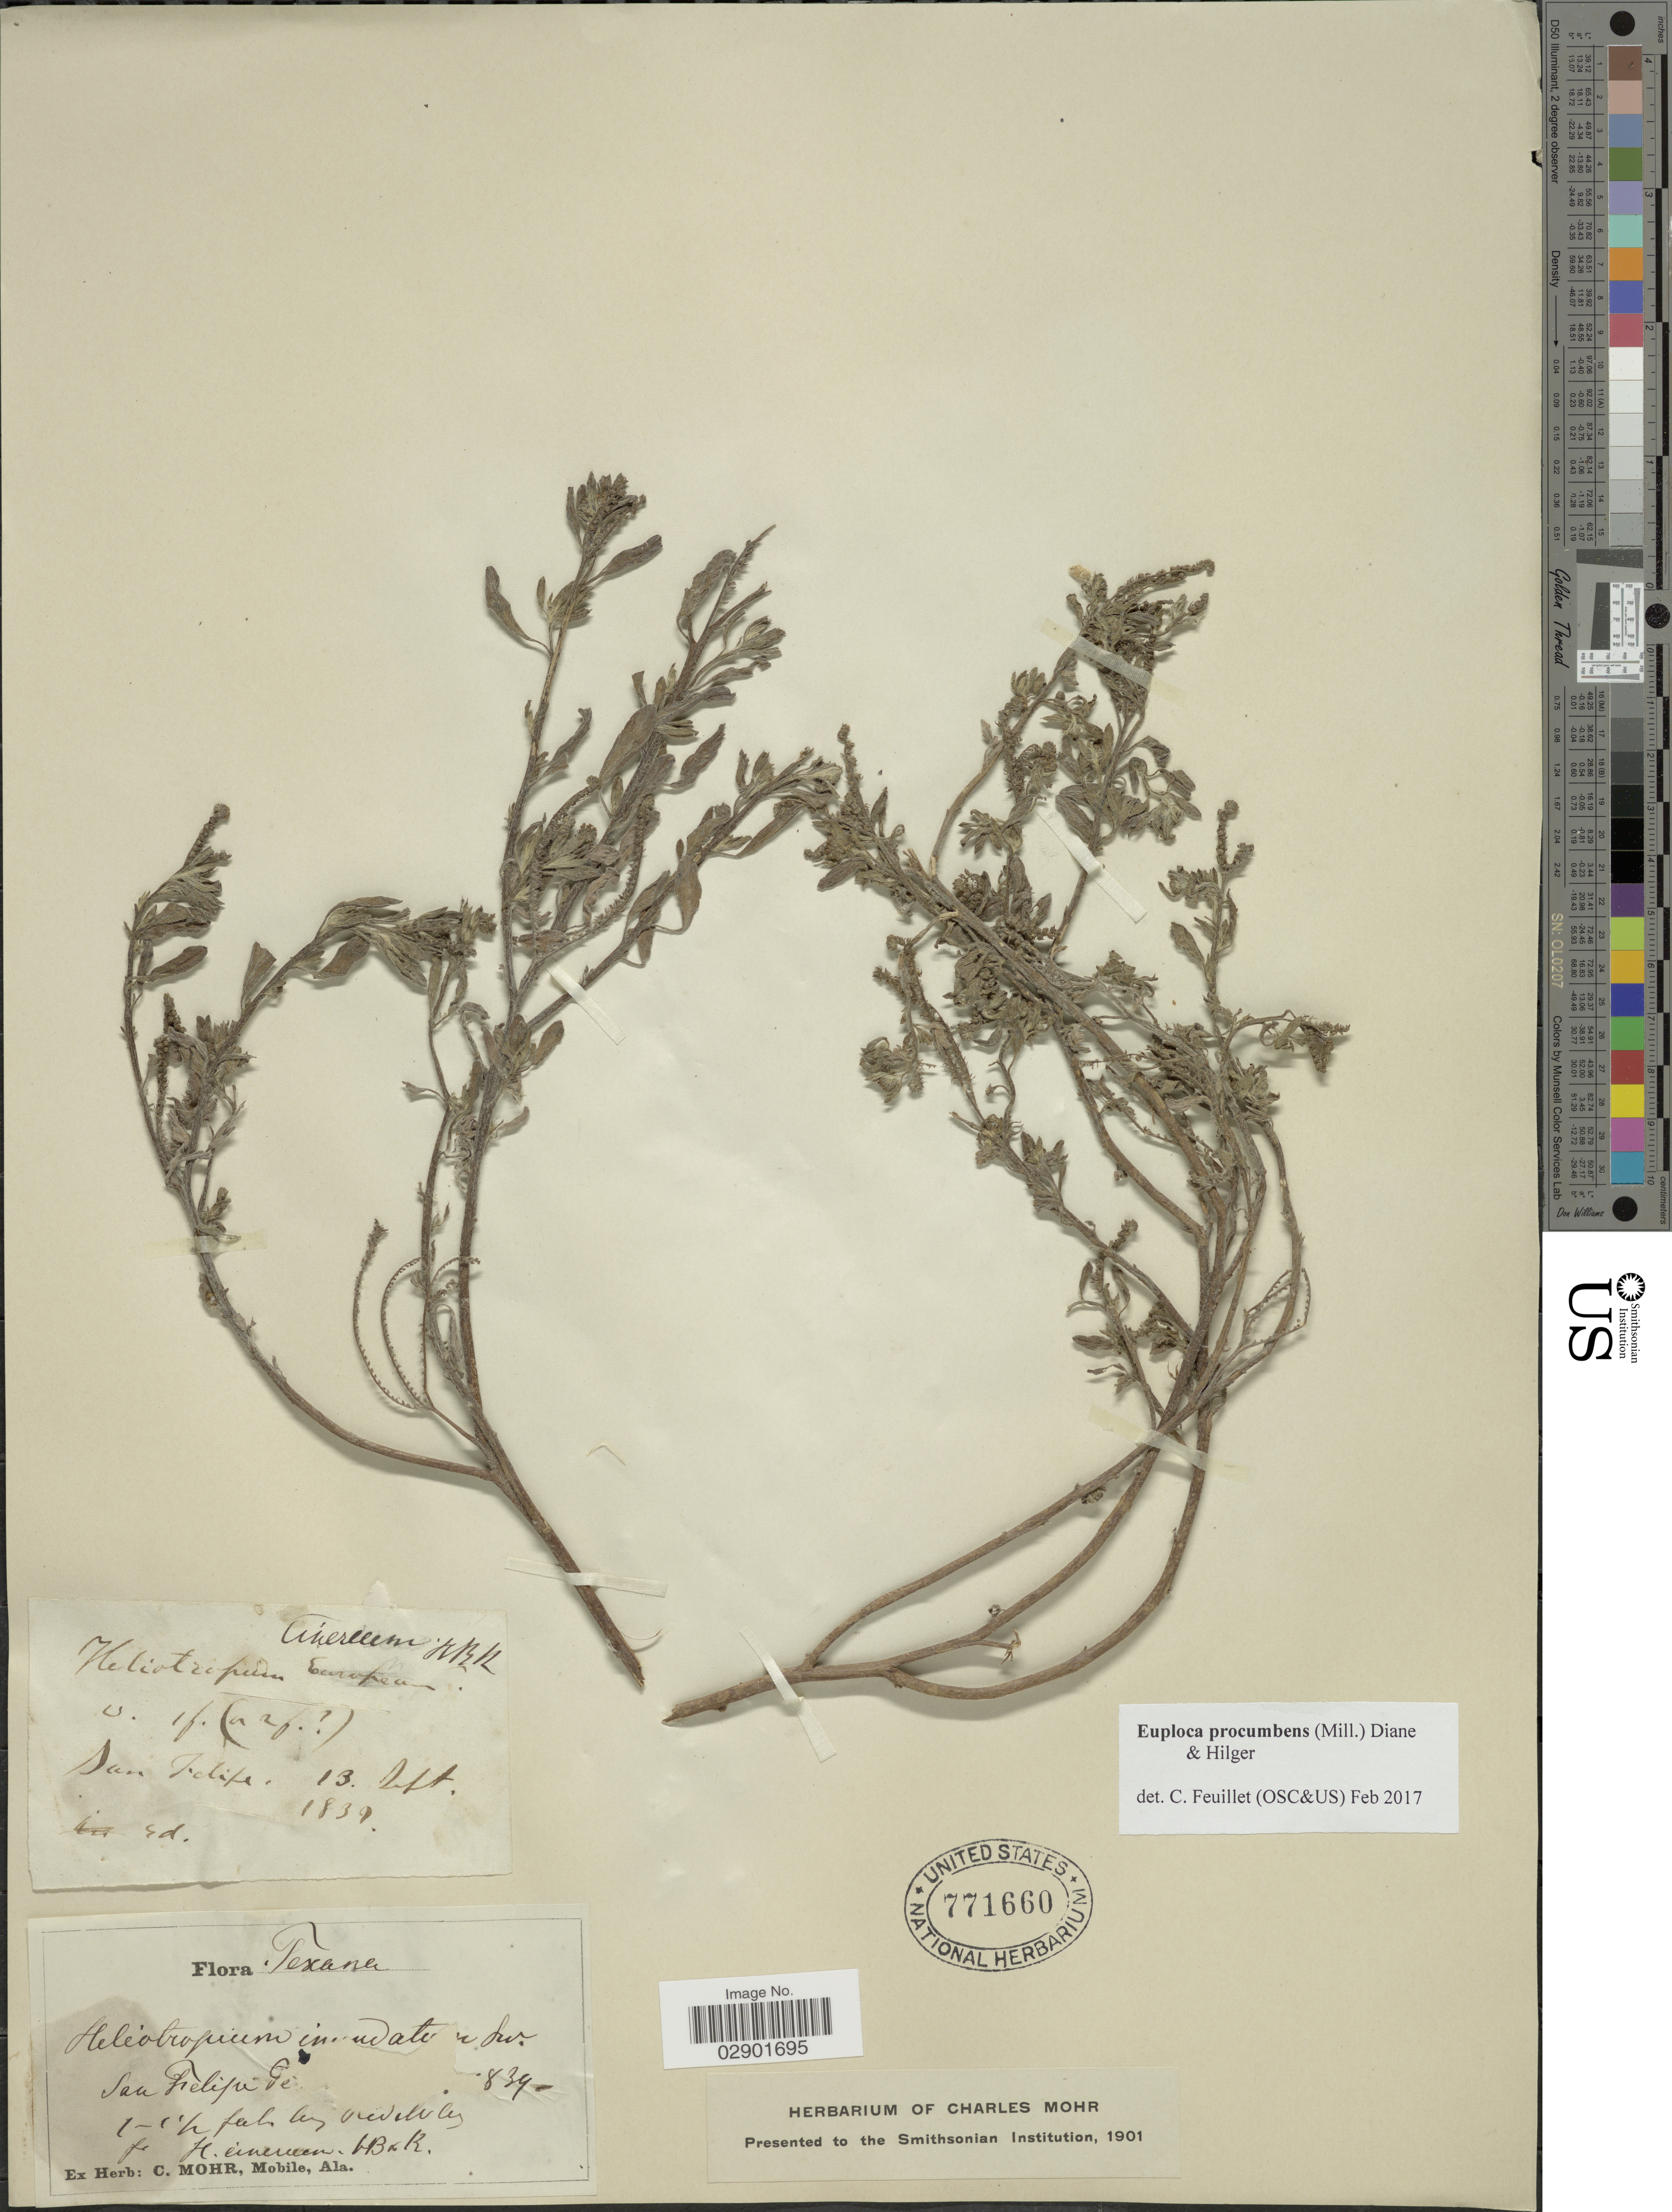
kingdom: Plantae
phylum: Tracheophyta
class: Magnoliopsida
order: Boraginales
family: Heliotropiaceae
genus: Euploca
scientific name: Euploca procumbens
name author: (Mill.) Diane & Hilger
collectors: ex herb. C. Mohr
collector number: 834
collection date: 1839-09-13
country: United States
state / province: Texas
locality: San Felipe.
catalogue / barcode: US 771660